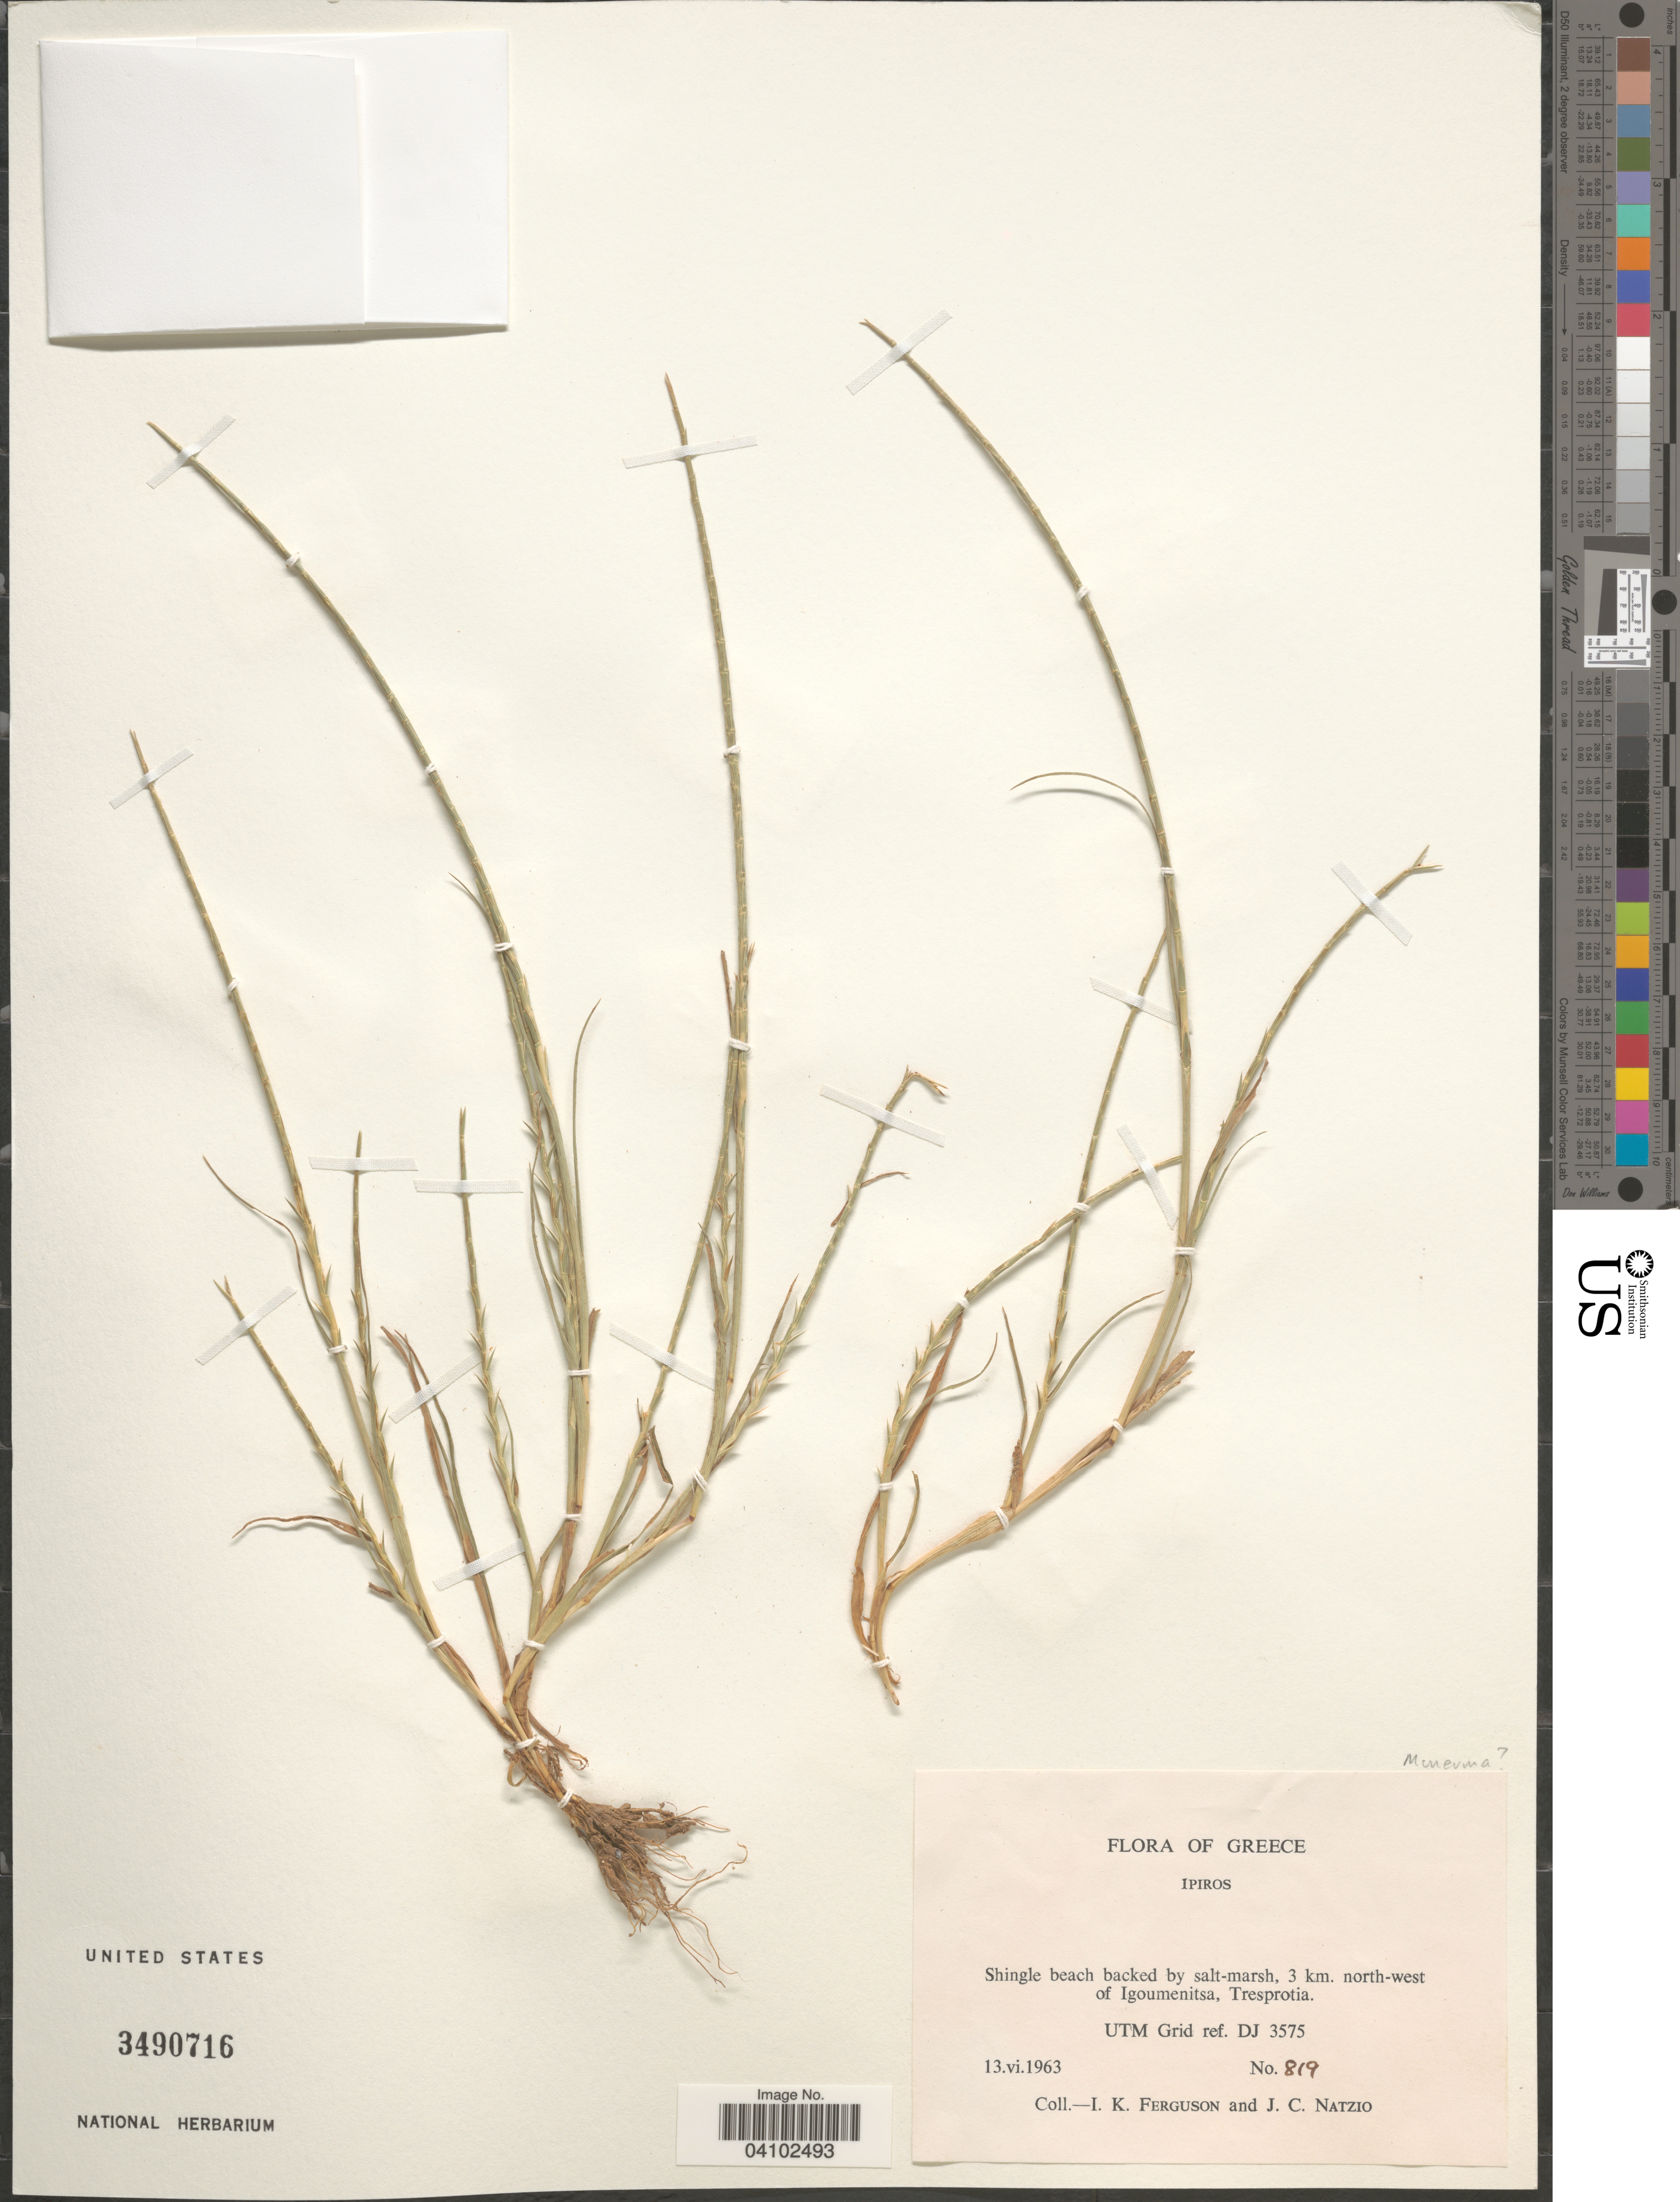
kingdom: Plantae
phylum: Tracheophyta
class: Liliopsida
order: Poales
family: Poaceae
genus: Hainardia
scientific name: Hainardia cylindrica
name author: (Willd.) Greuter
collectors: I. K. Ferguson & J. Natzio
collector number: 819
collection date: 1963-06-13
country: Greece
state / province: Epirua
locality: Ipiros. 3 km. north-west of Igoumenitsa. Tresprotia. UTM Grid ref. DJ 3575.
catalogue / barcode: US 3490716